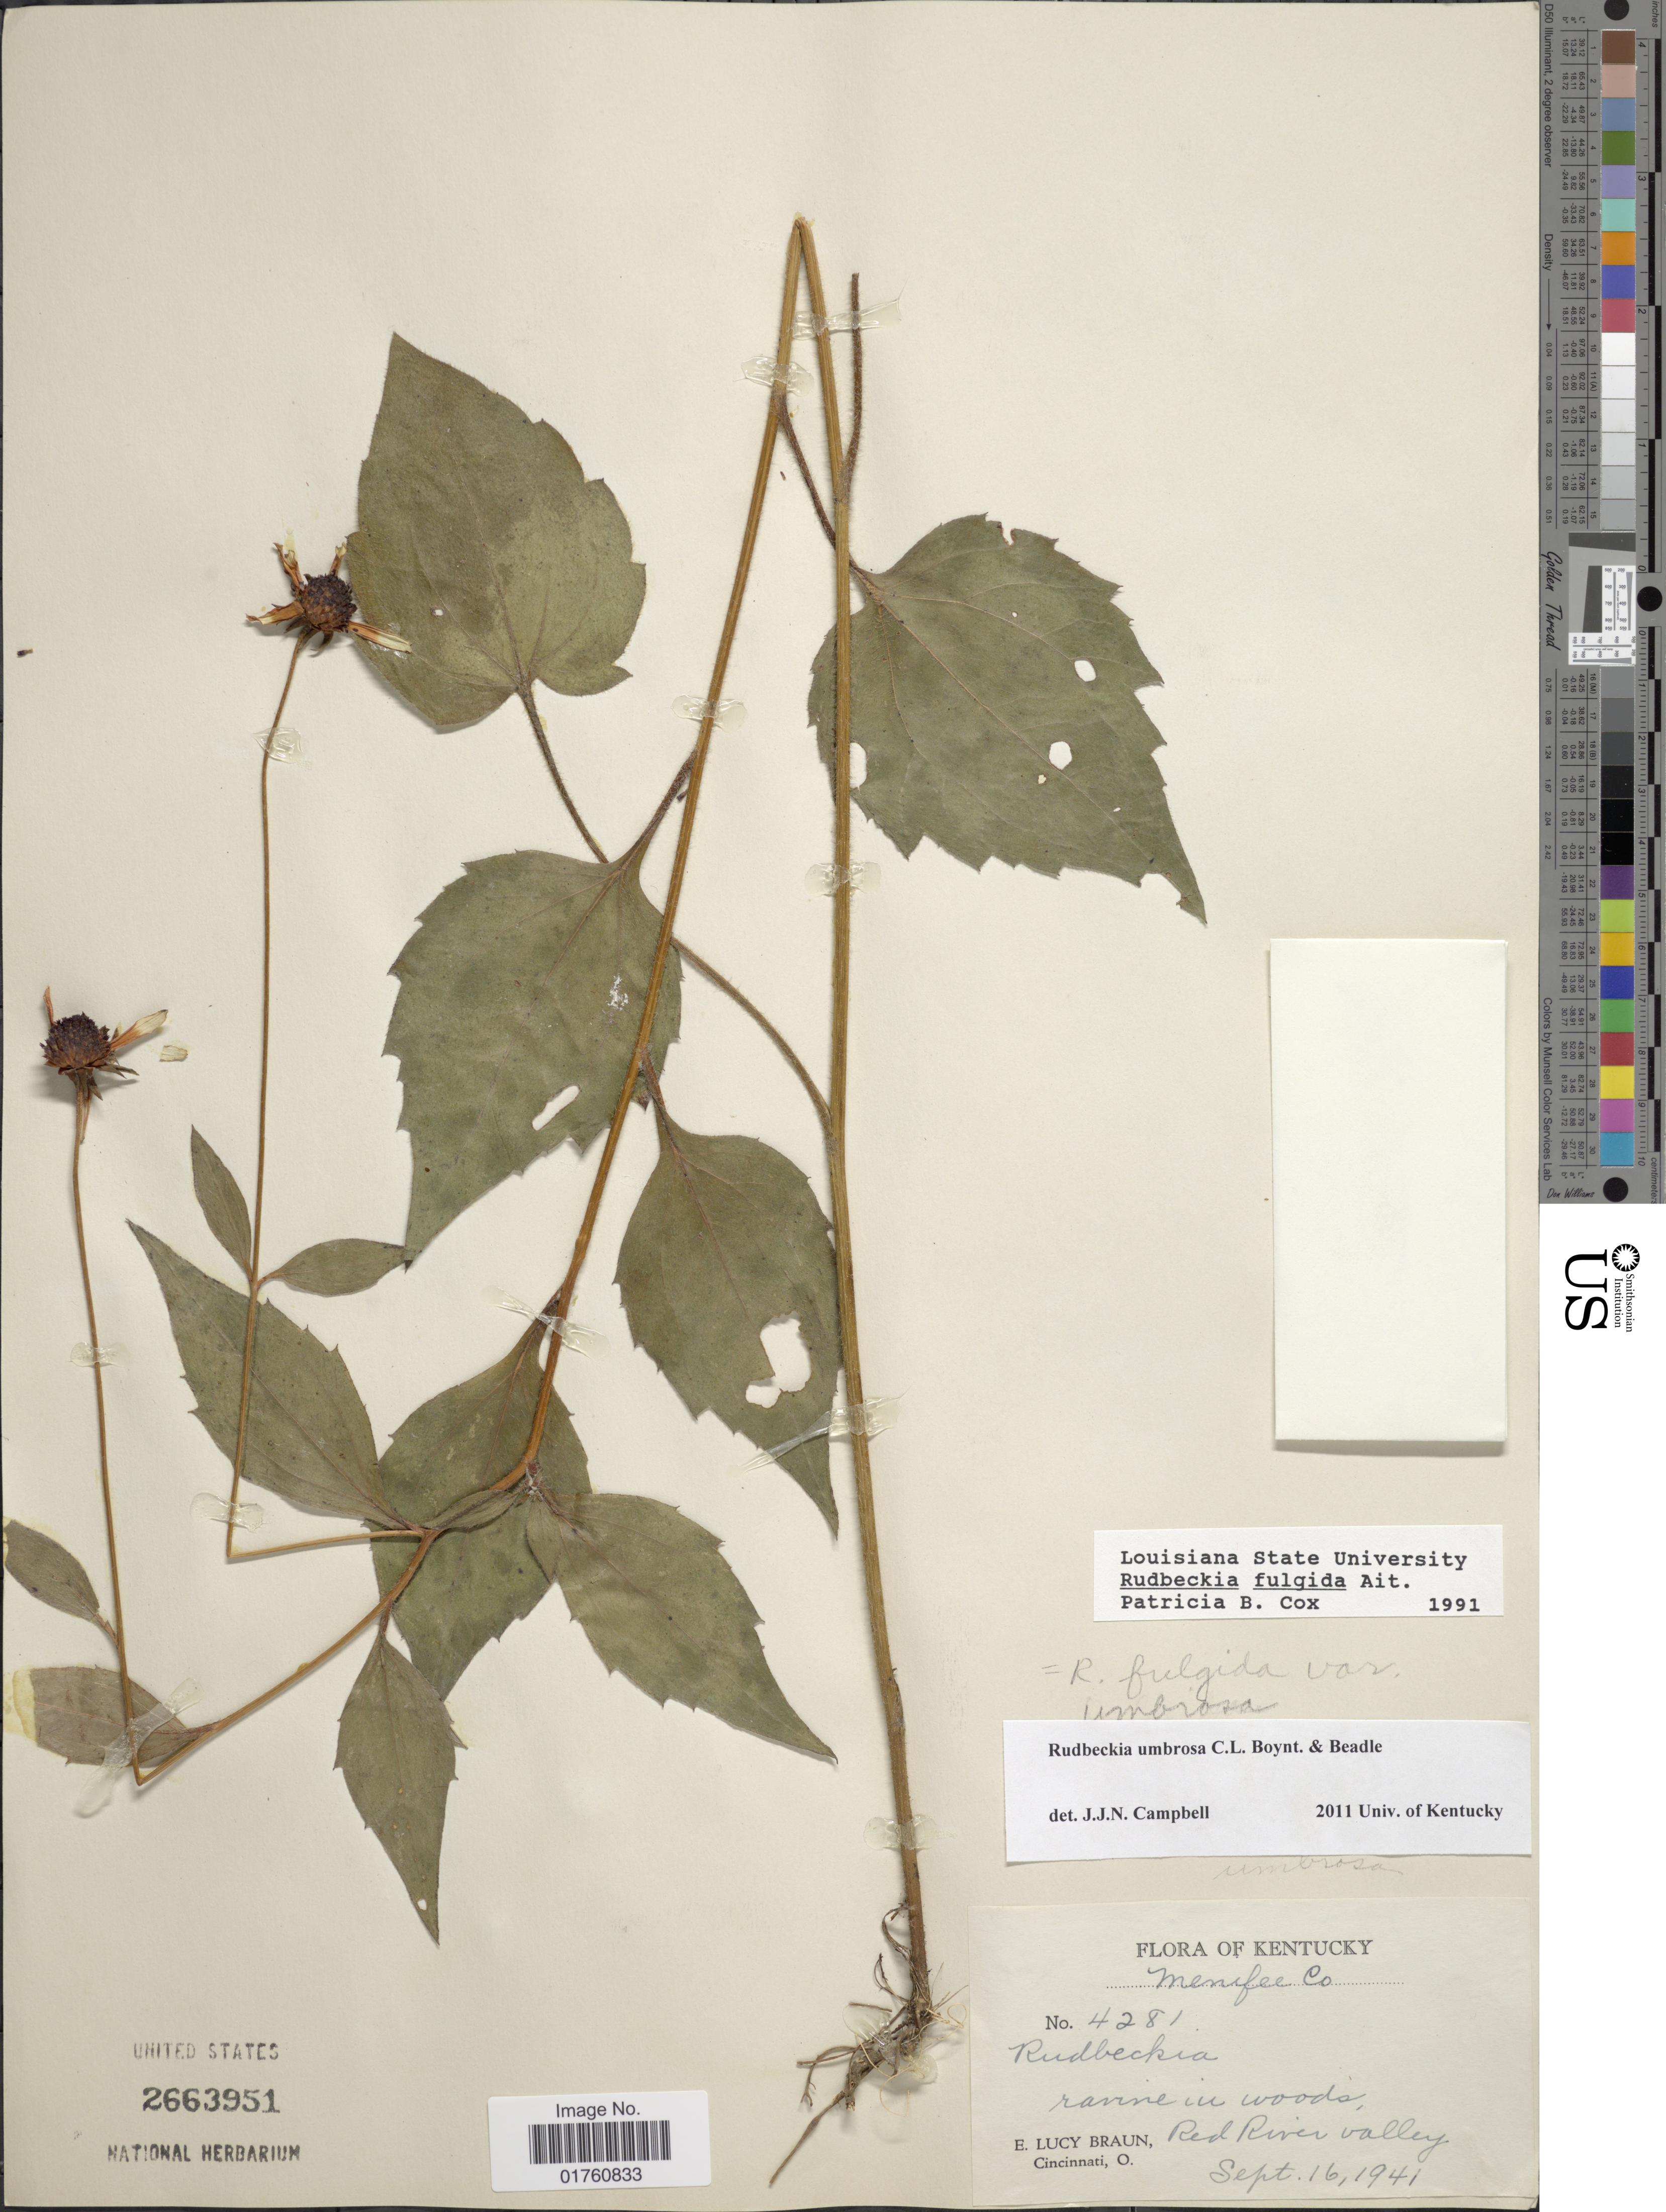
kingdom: Plantae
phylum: Tracheophyta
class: Magnoliopsida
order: Asterales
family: Asteraceae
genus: Rudbeckia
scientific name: Rudbeckia fulgida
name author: Aiton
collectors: E. L. Braun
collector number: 4281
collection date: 1941-09-16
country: United States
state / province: Kentucky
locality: Menifee Co, ravine in woods, red River valley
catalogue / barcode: US 2663951